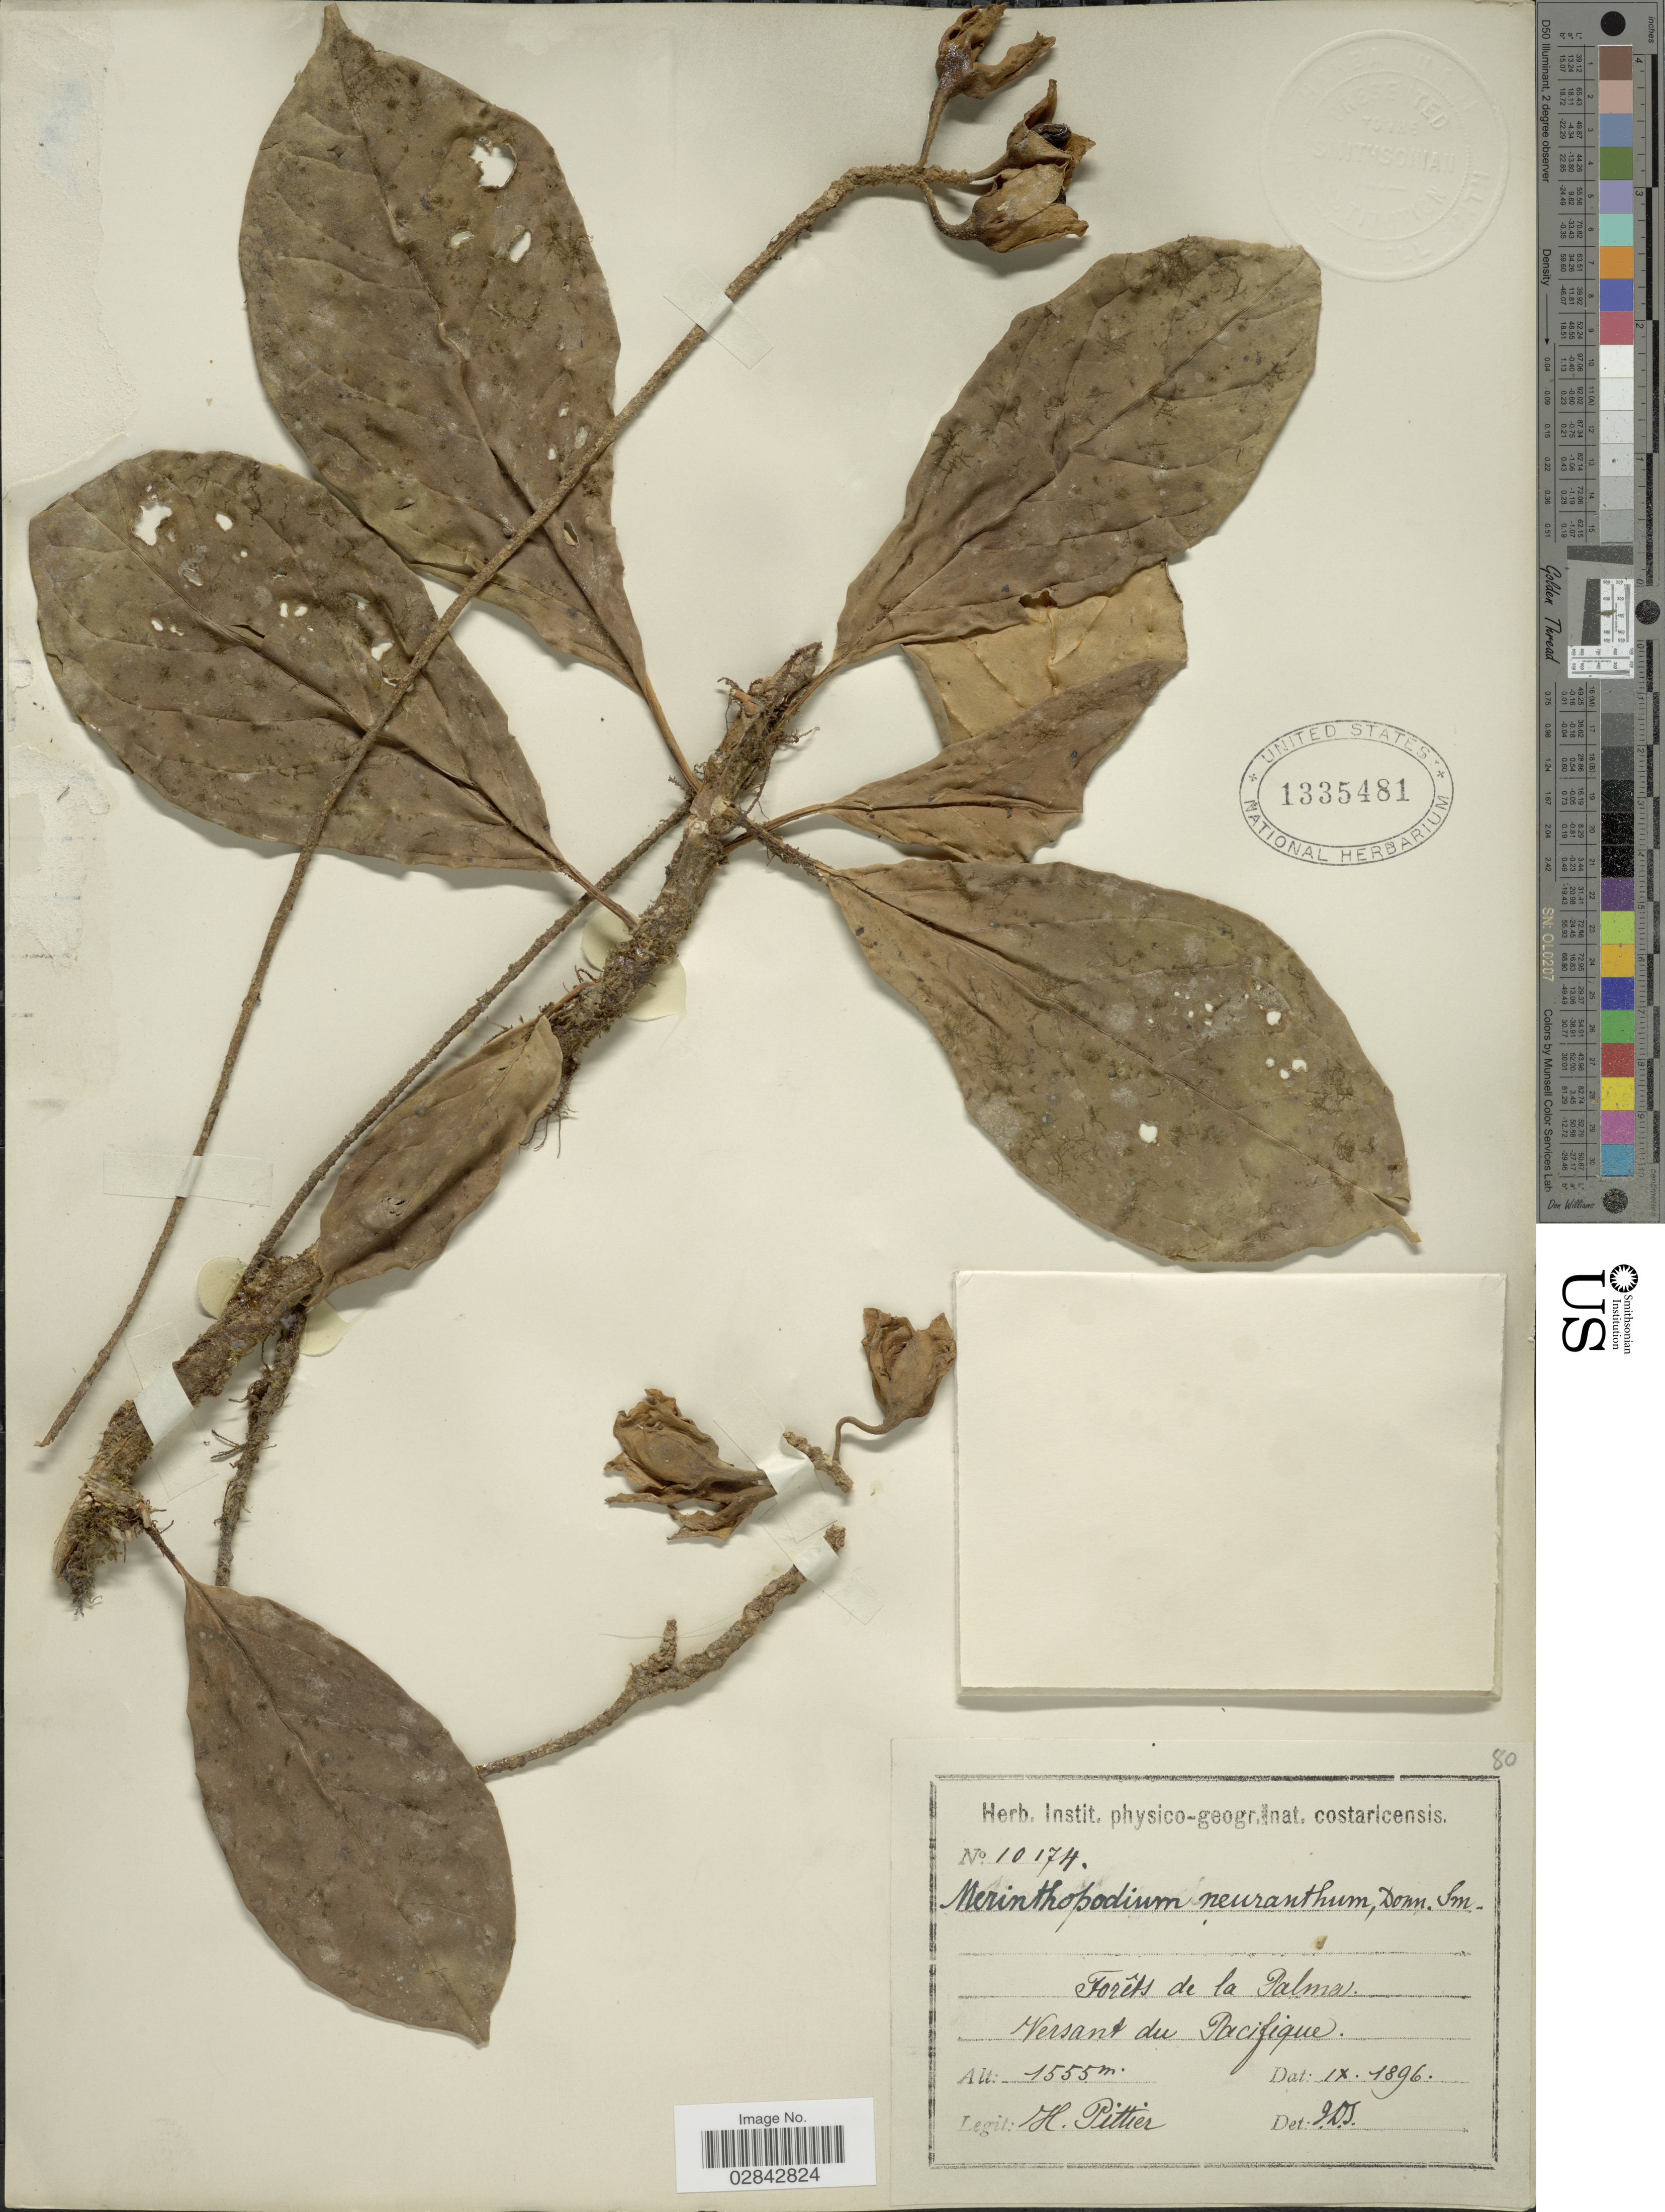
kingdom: Plantae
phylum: Tracheophyta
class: Magnoliopsida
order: Solanales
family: Solanaceae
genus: Markea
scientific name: Markea neurantha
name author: Hemsl.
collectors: H. F. Pittier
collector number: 10174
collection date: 1896-09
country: Costa Rica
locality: Forêts de la Palma. Versant du Pacifique.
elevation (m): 1555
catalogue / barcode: US 1335481